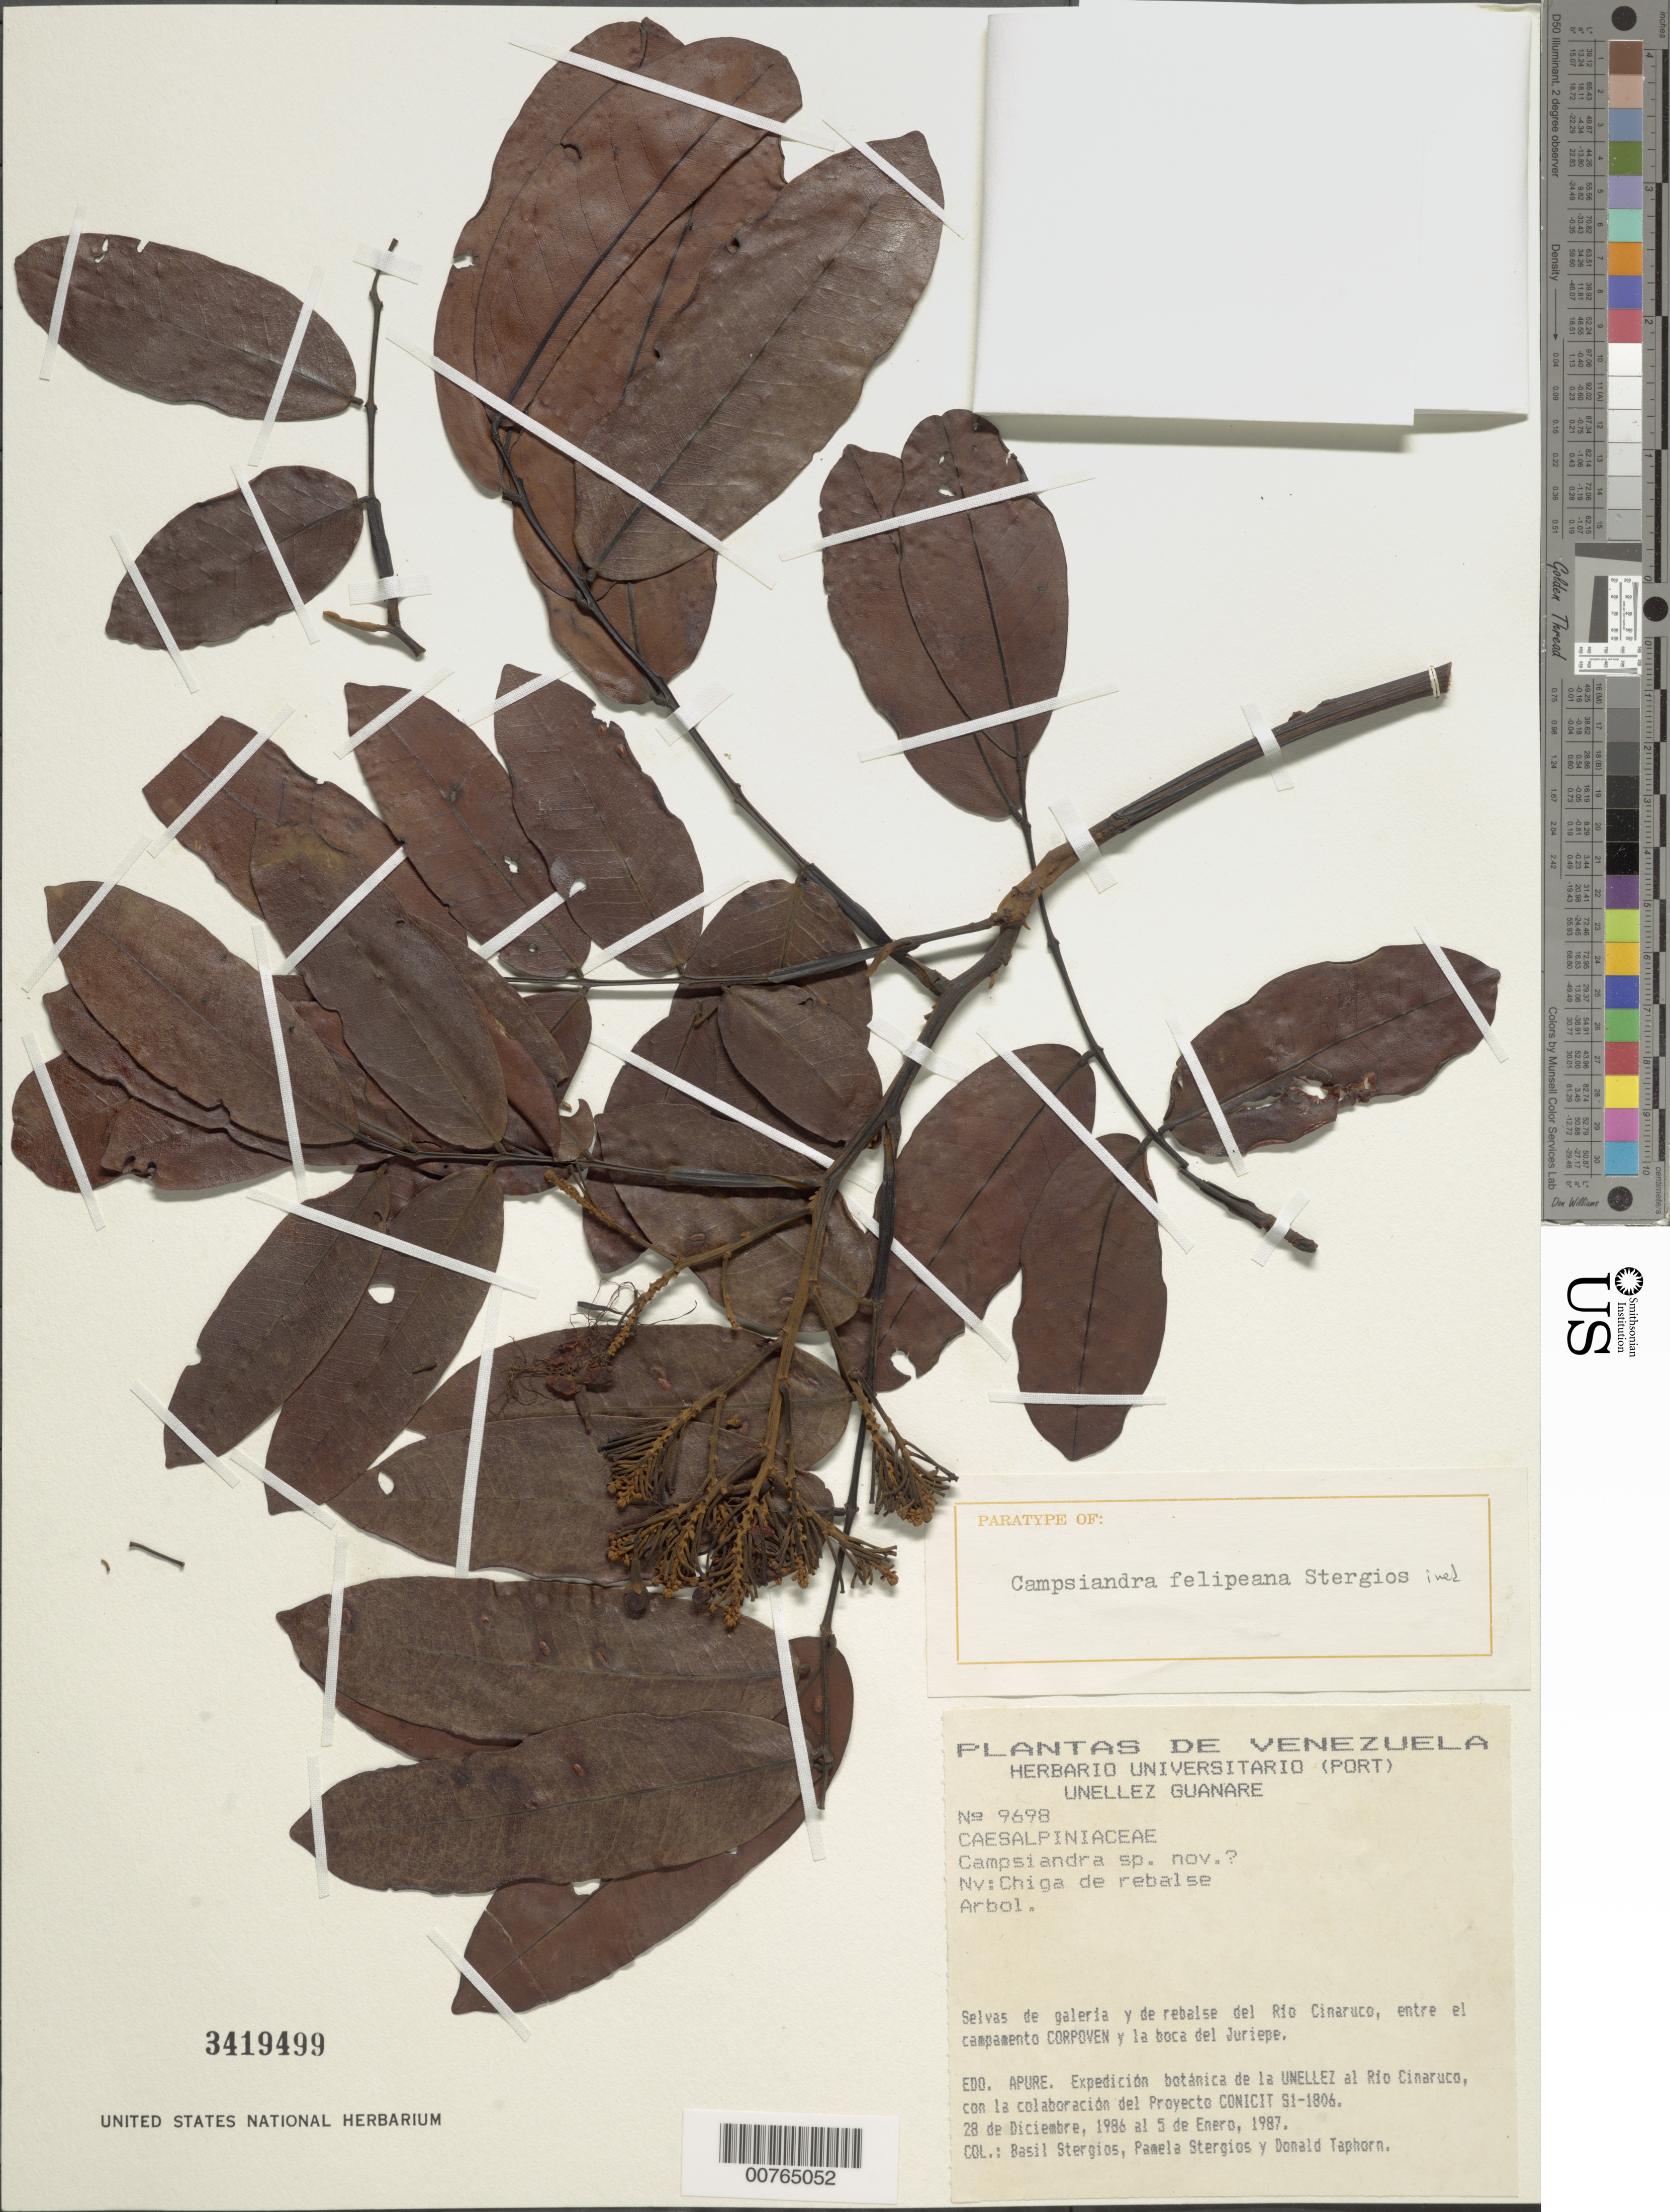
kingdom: Plantae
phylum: Tracheophyta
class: Magnoliopsida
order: Fabales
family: Fabaceae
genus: Campsiandra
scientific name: Campsiandra felipeana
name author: Stergios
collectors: B. G. Stergios, P. Stergios & D. Tuphorn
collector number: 9698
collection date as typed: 28 Dec 1986 to 05 Jan 1987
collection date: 1986-12-28/1987-01-05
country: Venezuela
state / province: Apure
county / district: Achaguas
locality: Rio Cinaruco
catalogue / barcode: US 3419499